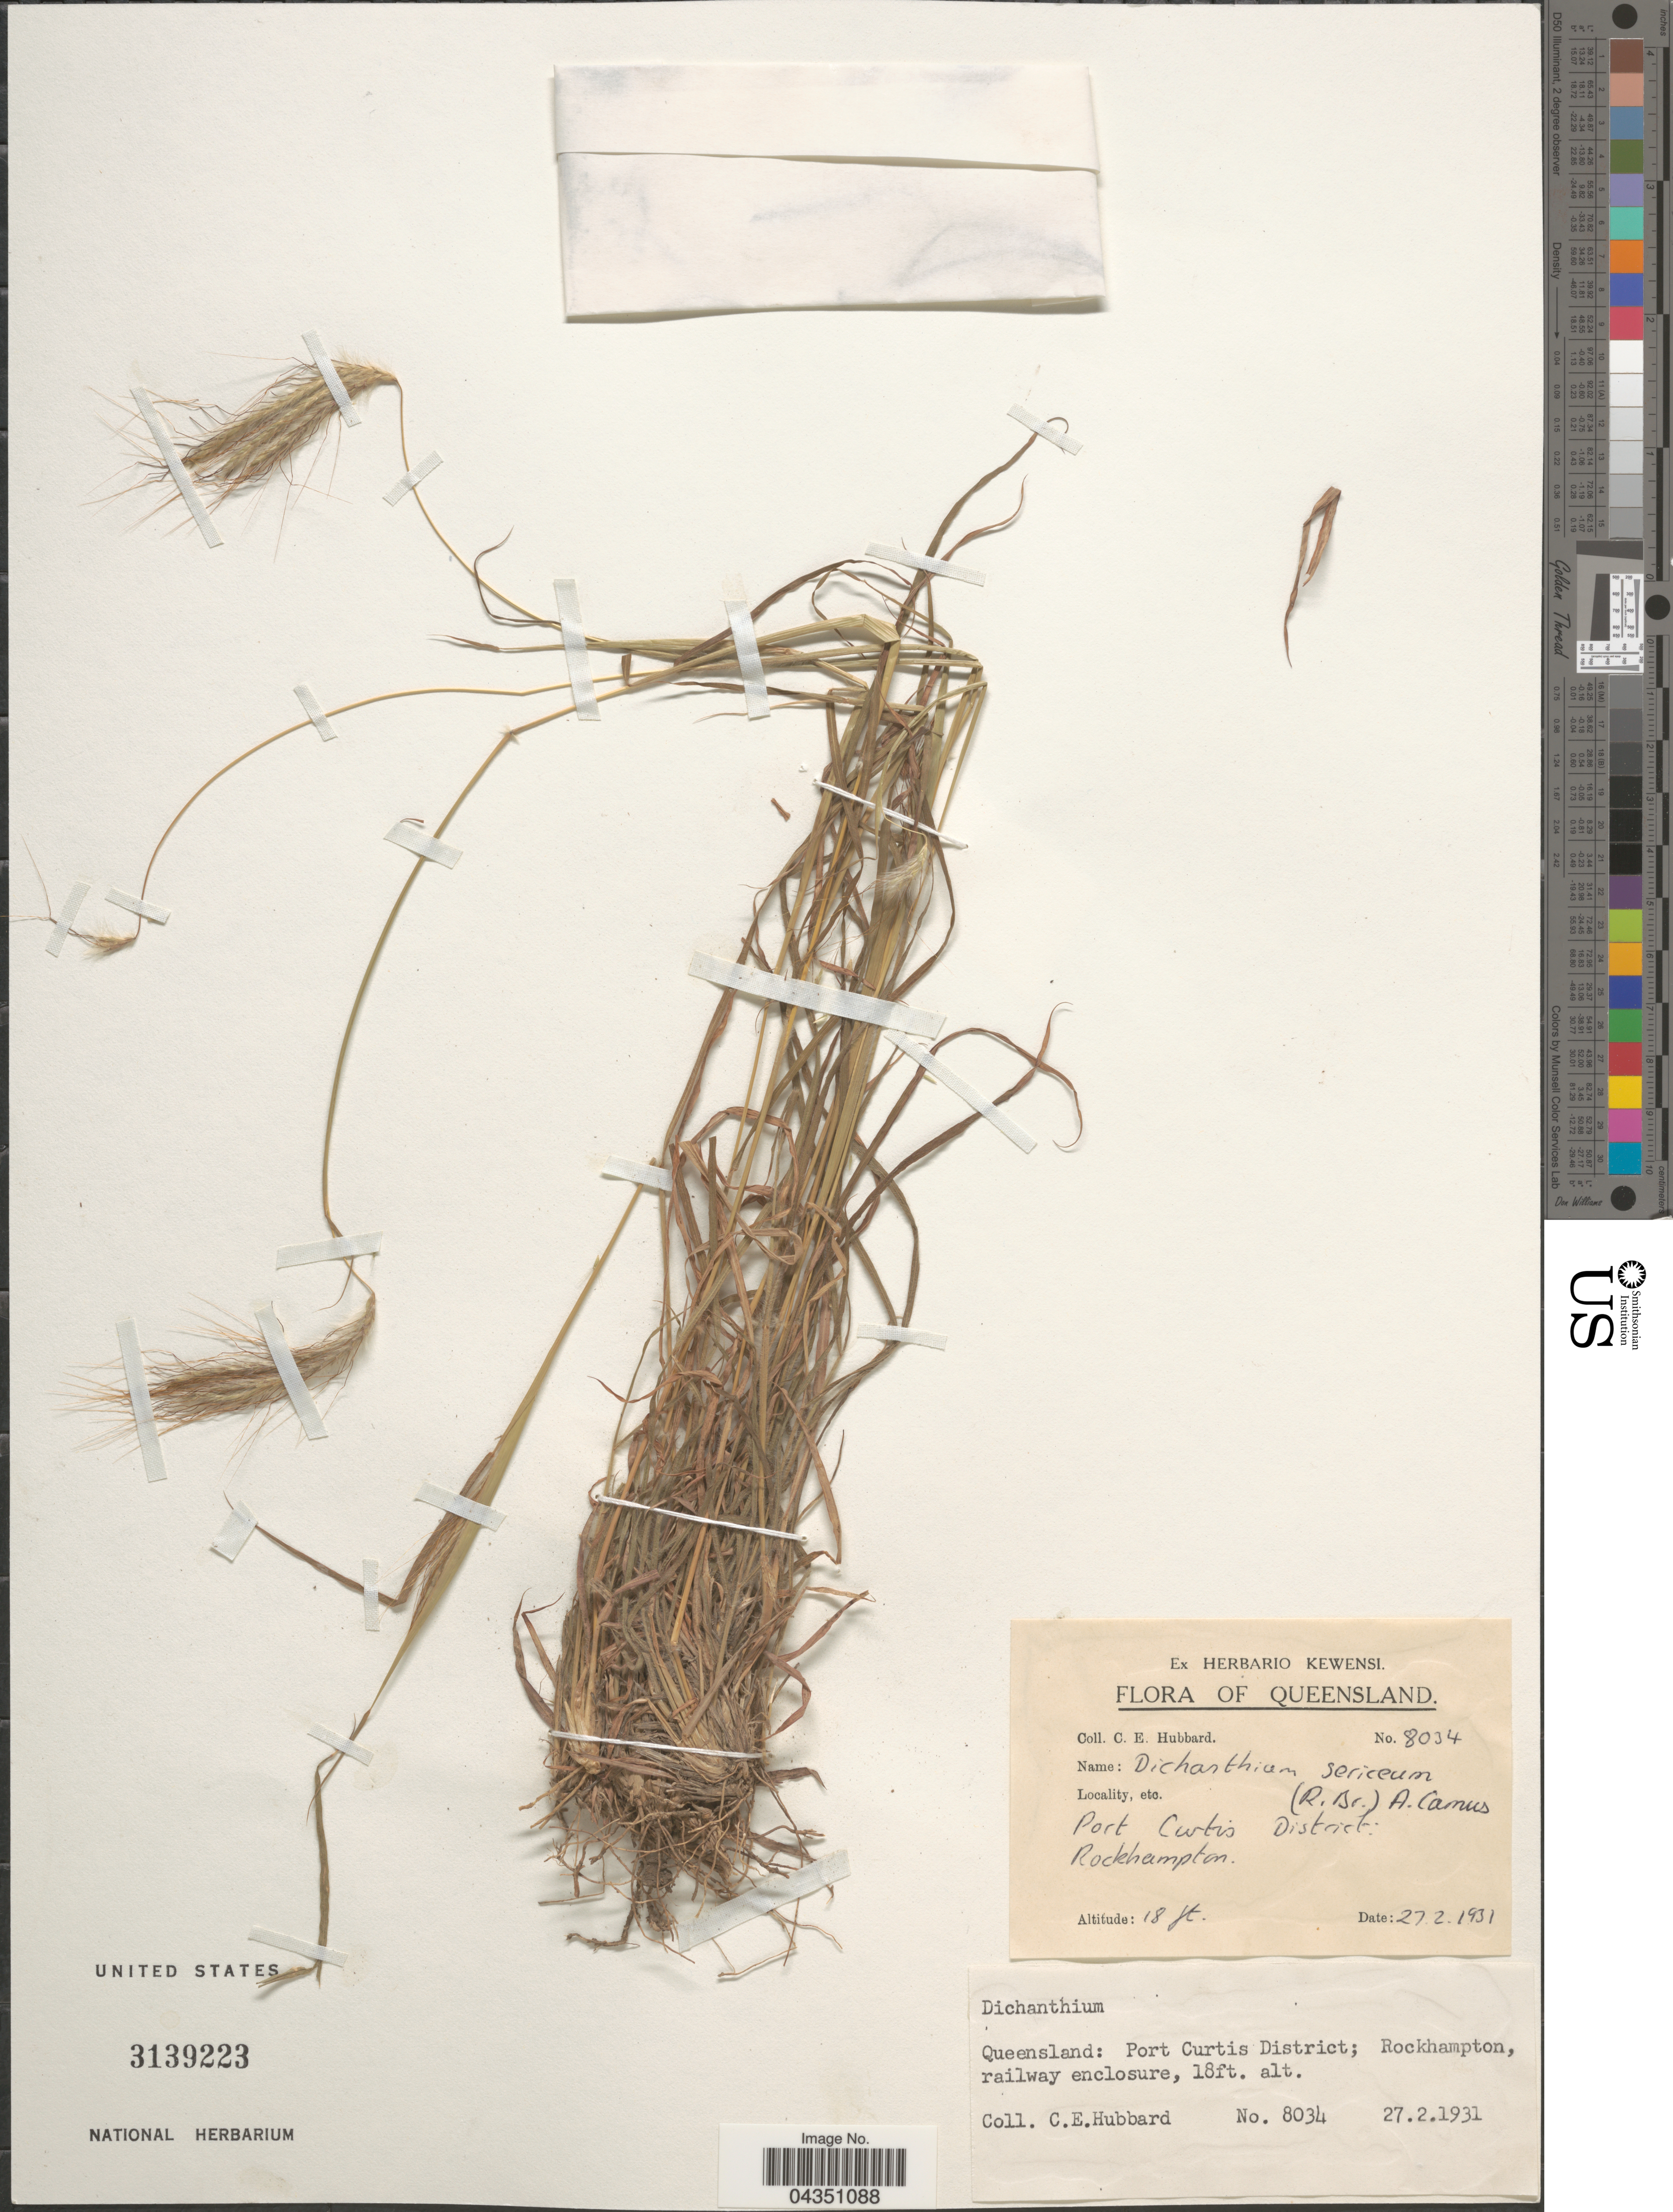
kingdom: Plantae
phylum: Tracheophyta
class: Liliopsida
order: Poales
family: Poaceae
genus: Dichanthium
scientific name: Dichanthium sericeum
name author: (R. Br.) A. Camus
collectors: C. E. Hubbard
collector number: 8034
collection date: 1931-02-27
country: Australia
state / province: Queensland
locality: Port Curtis District; Rockhampton.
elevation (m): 5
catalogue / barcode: US 3139223